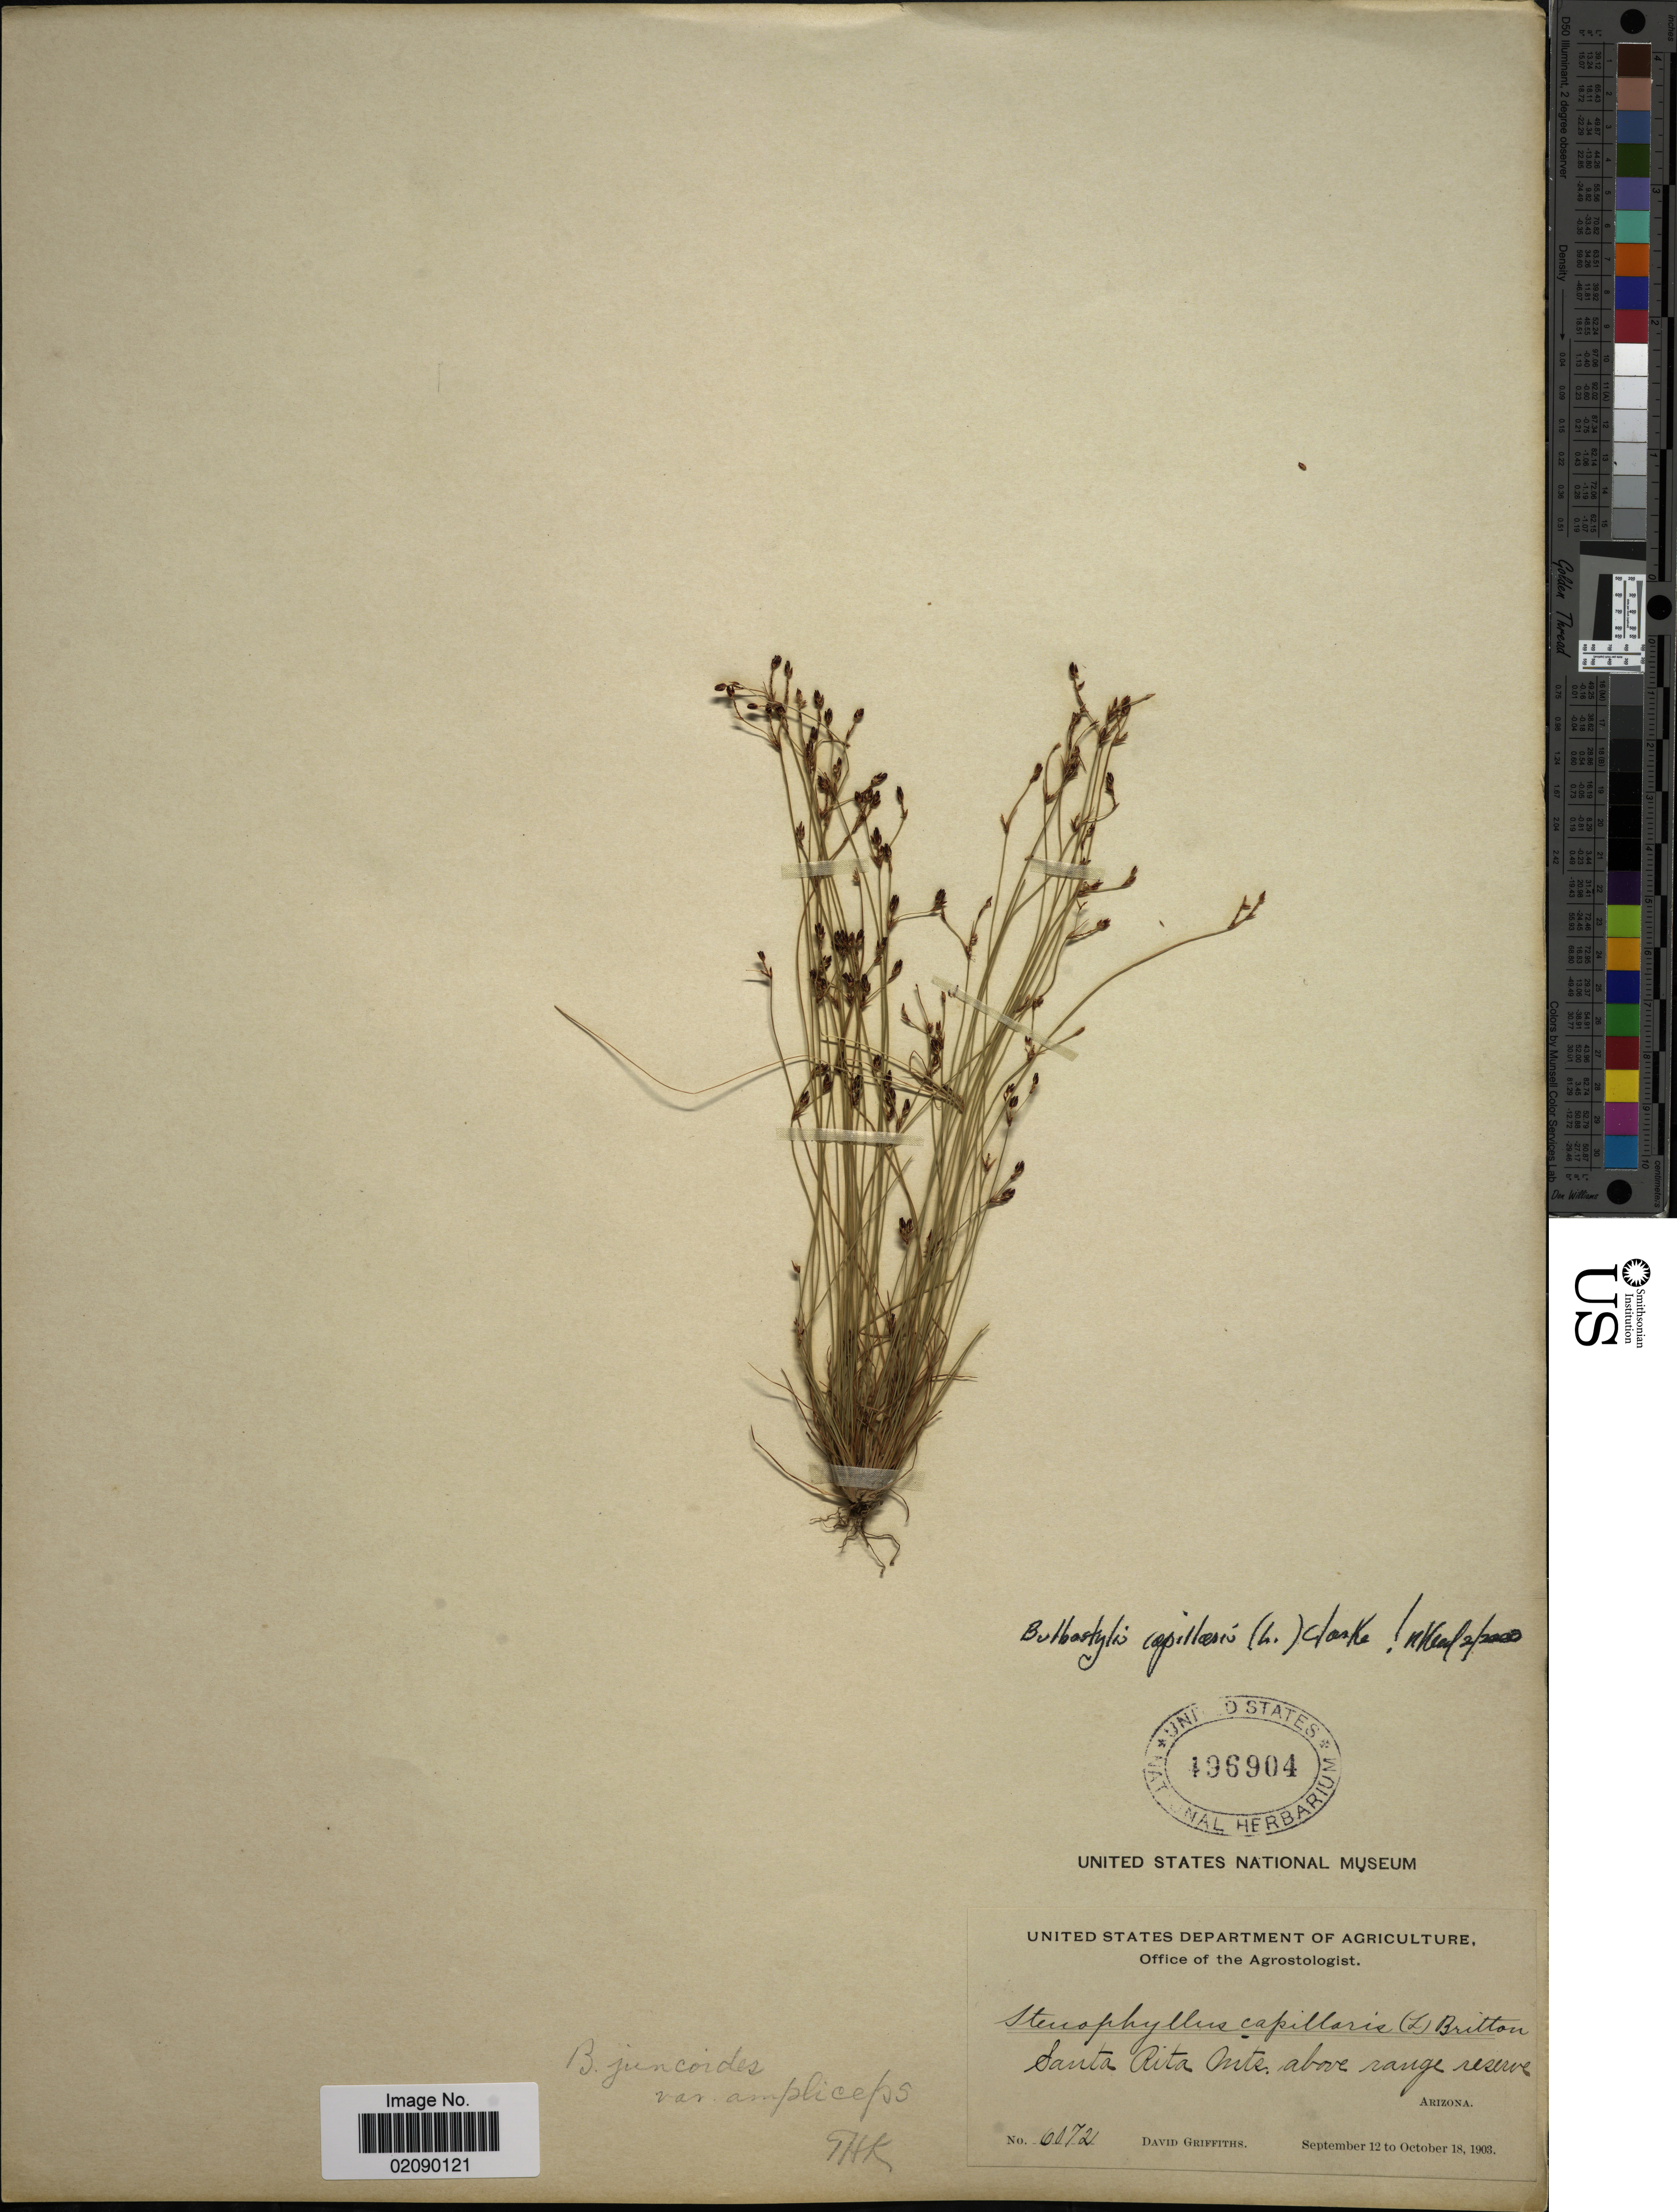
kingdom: Plantae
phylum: Tracheophyta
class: Liliopsida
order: Poales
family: Cyperaceae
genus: Bulbostylis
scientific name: Bulbostylis capillaris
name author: (L.) Kunth ex C.B. Clarke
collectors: D. Griffiths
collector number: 6072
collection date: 1903-09-12/1903-10-18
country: United States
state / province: Arizona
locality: Santa Rita Mts, above range reserve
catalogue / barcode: US 196904